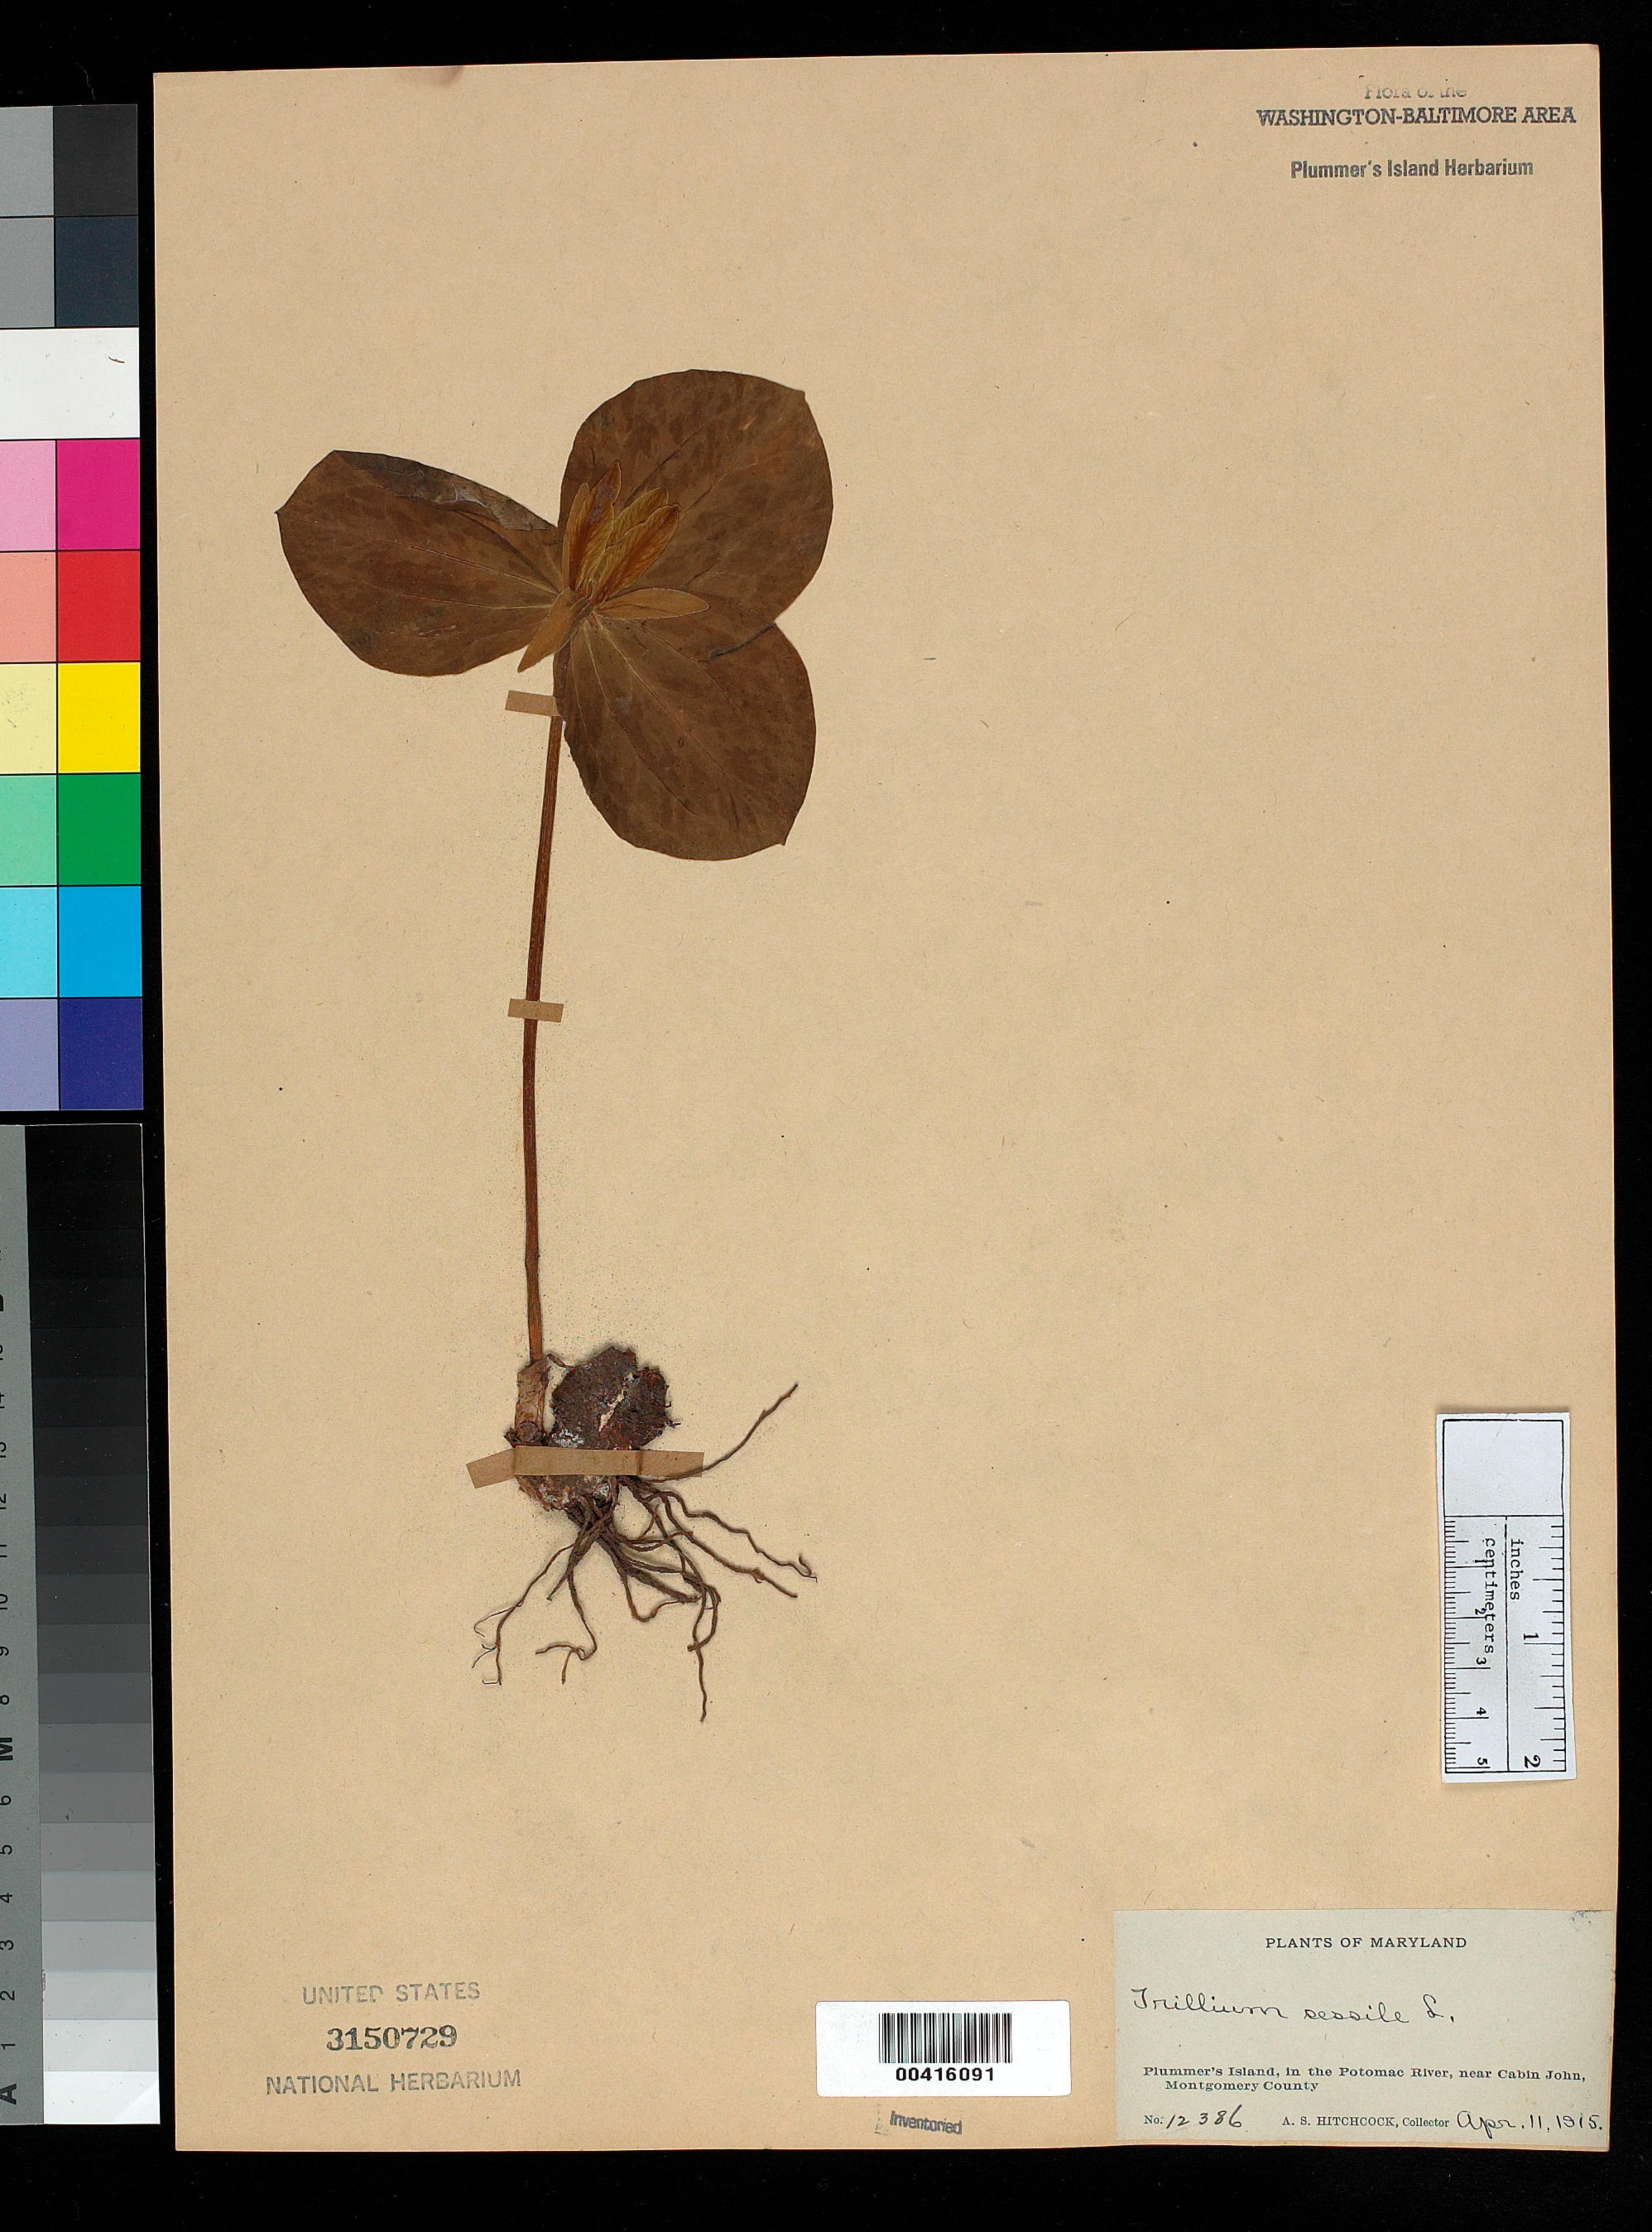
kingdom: Plantae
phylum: Tracheophyta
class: Liliopsida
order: Liliales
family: Melanthiaceae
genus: Trillium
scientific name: Trillium sessile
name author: L.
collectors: A. S. Hitchcock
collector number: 12386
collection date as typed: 11 Apr 1915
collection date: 1915-04-11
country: United States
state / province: Maryland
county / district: Montgomery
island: Plummers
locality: Plummer's Island C. & O. Canal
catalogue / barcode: US 3150729